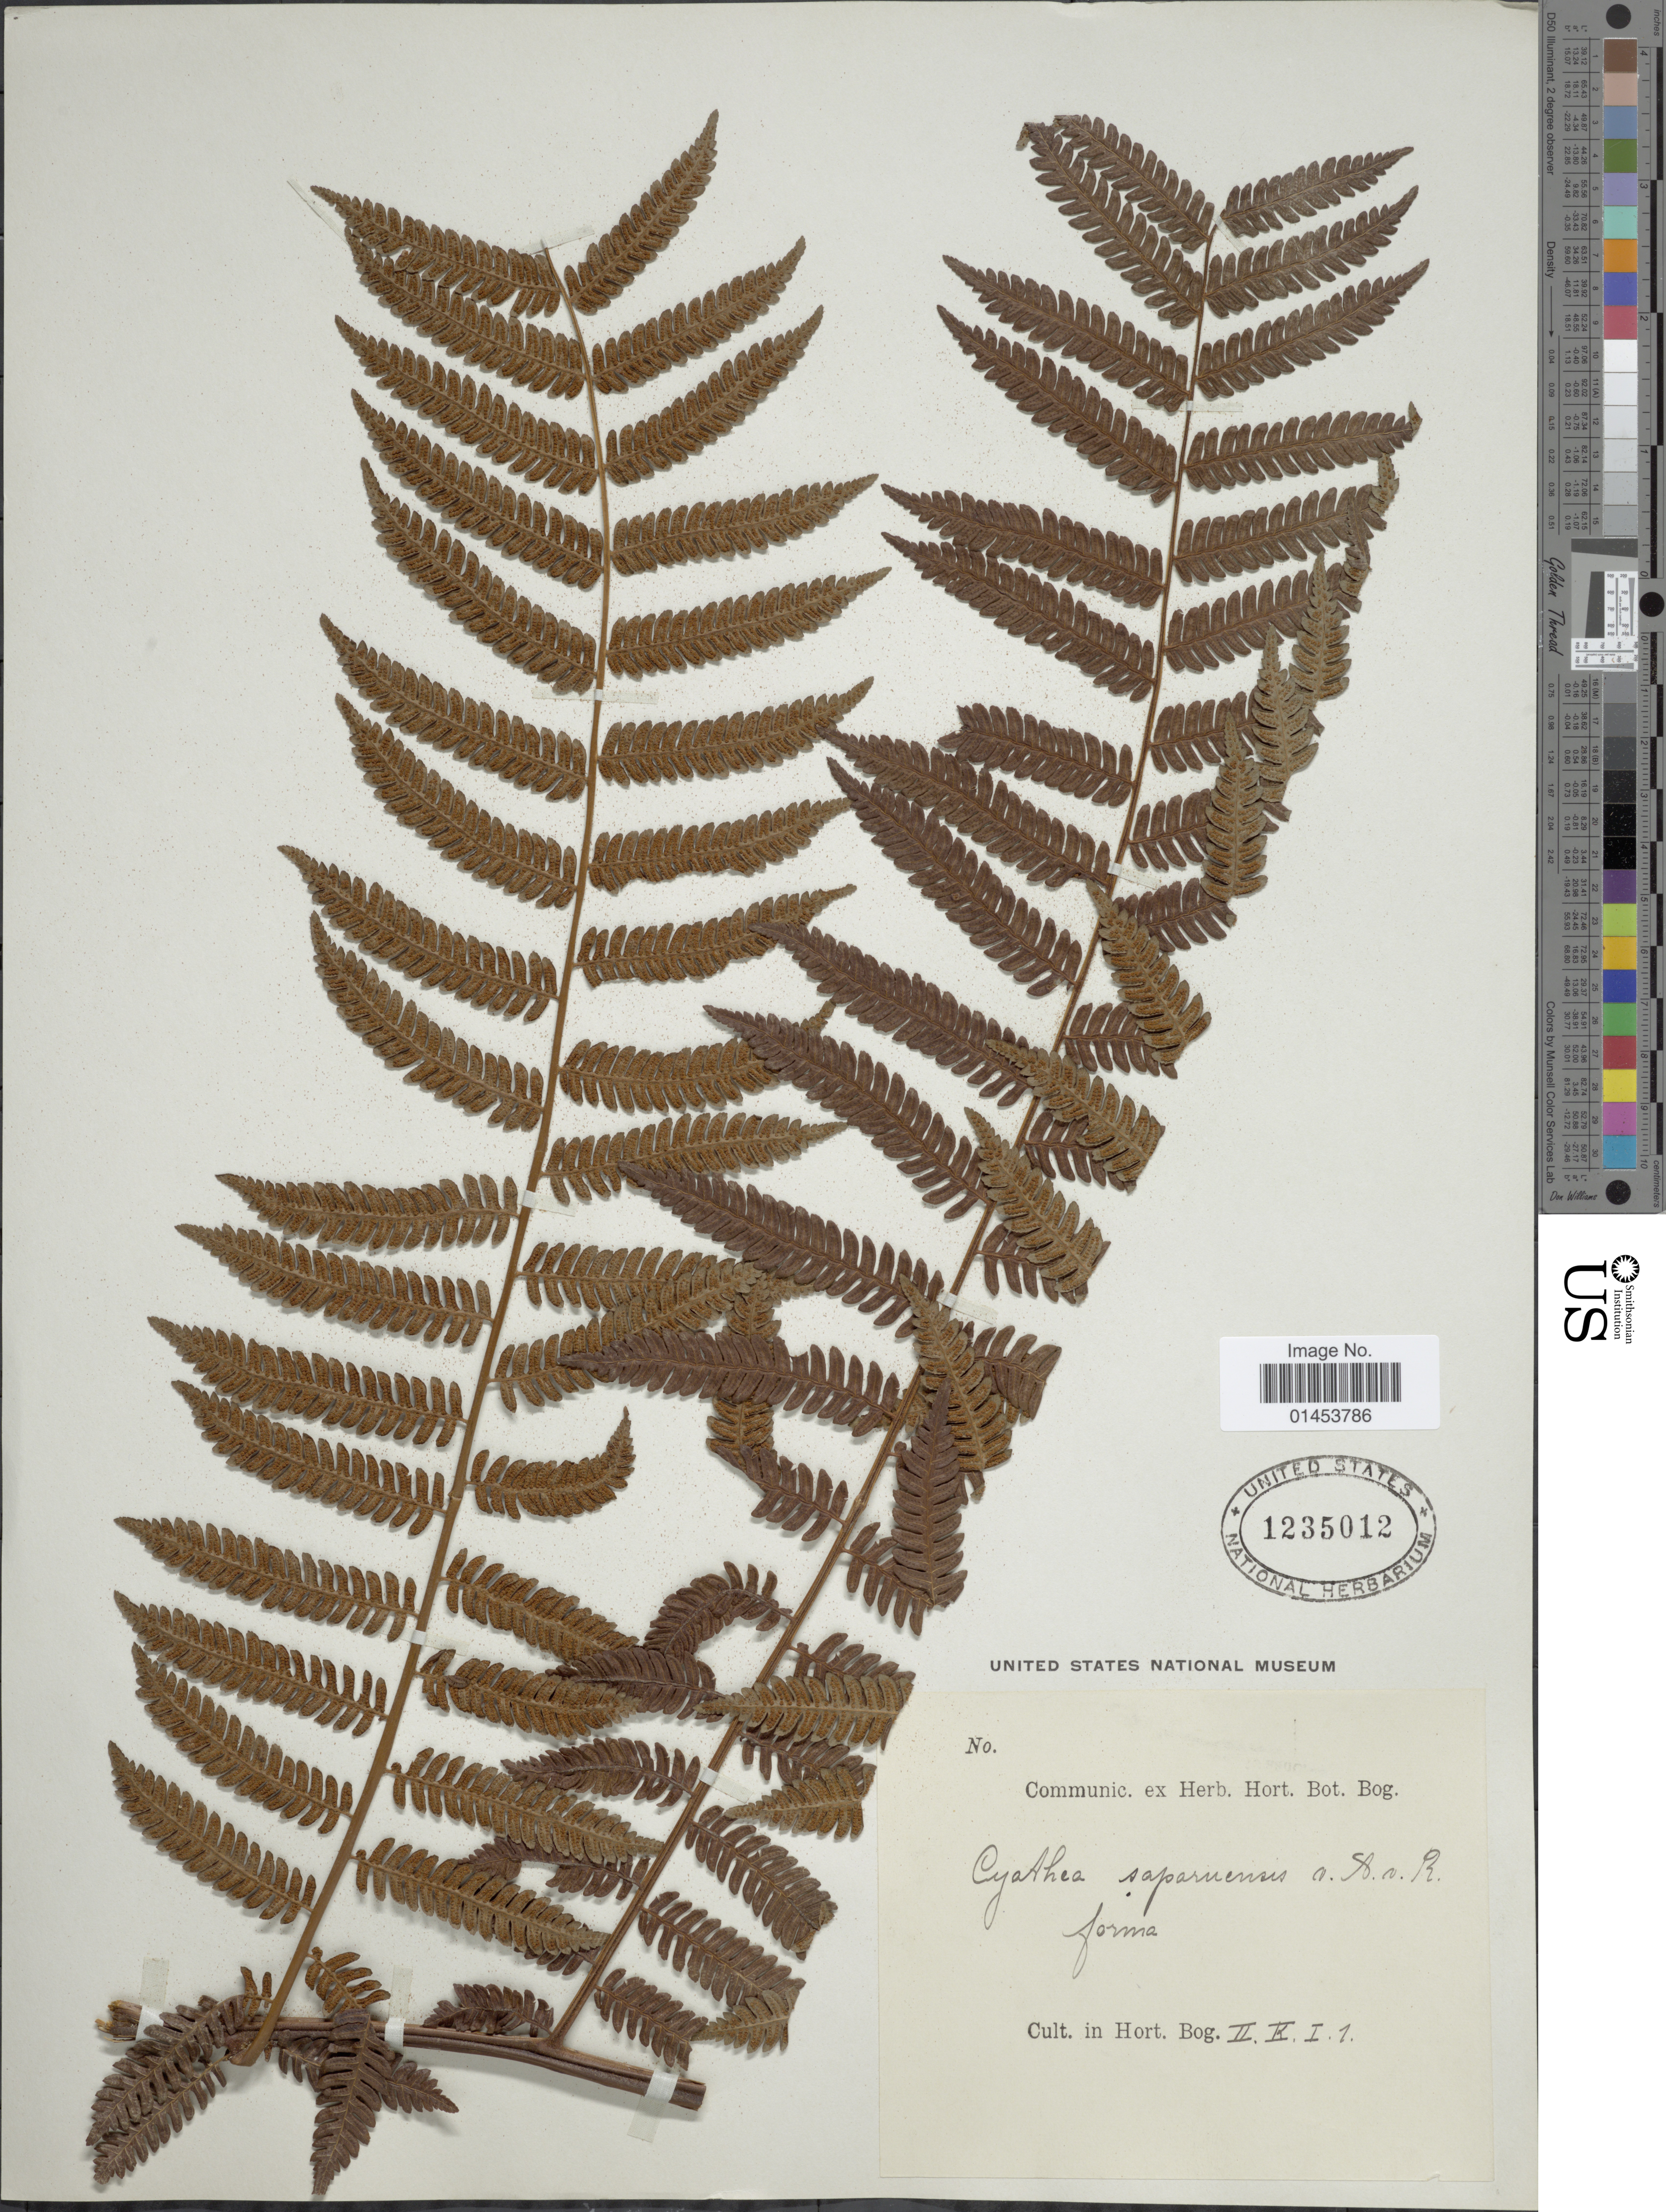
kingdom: Plantae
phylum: Tracheophyta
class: Polypodiopsida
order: Cyatheales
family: Cyatheaceae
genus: Cyathea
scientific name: Cyathea batjanensis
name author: (Christ) Copel.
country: Indonesia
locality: Cult. in Hort. Bog. II (Bogor Botanic Garden, Indonesia) [Foreign script] I.1.[interpreted]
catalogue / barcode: US 1235012